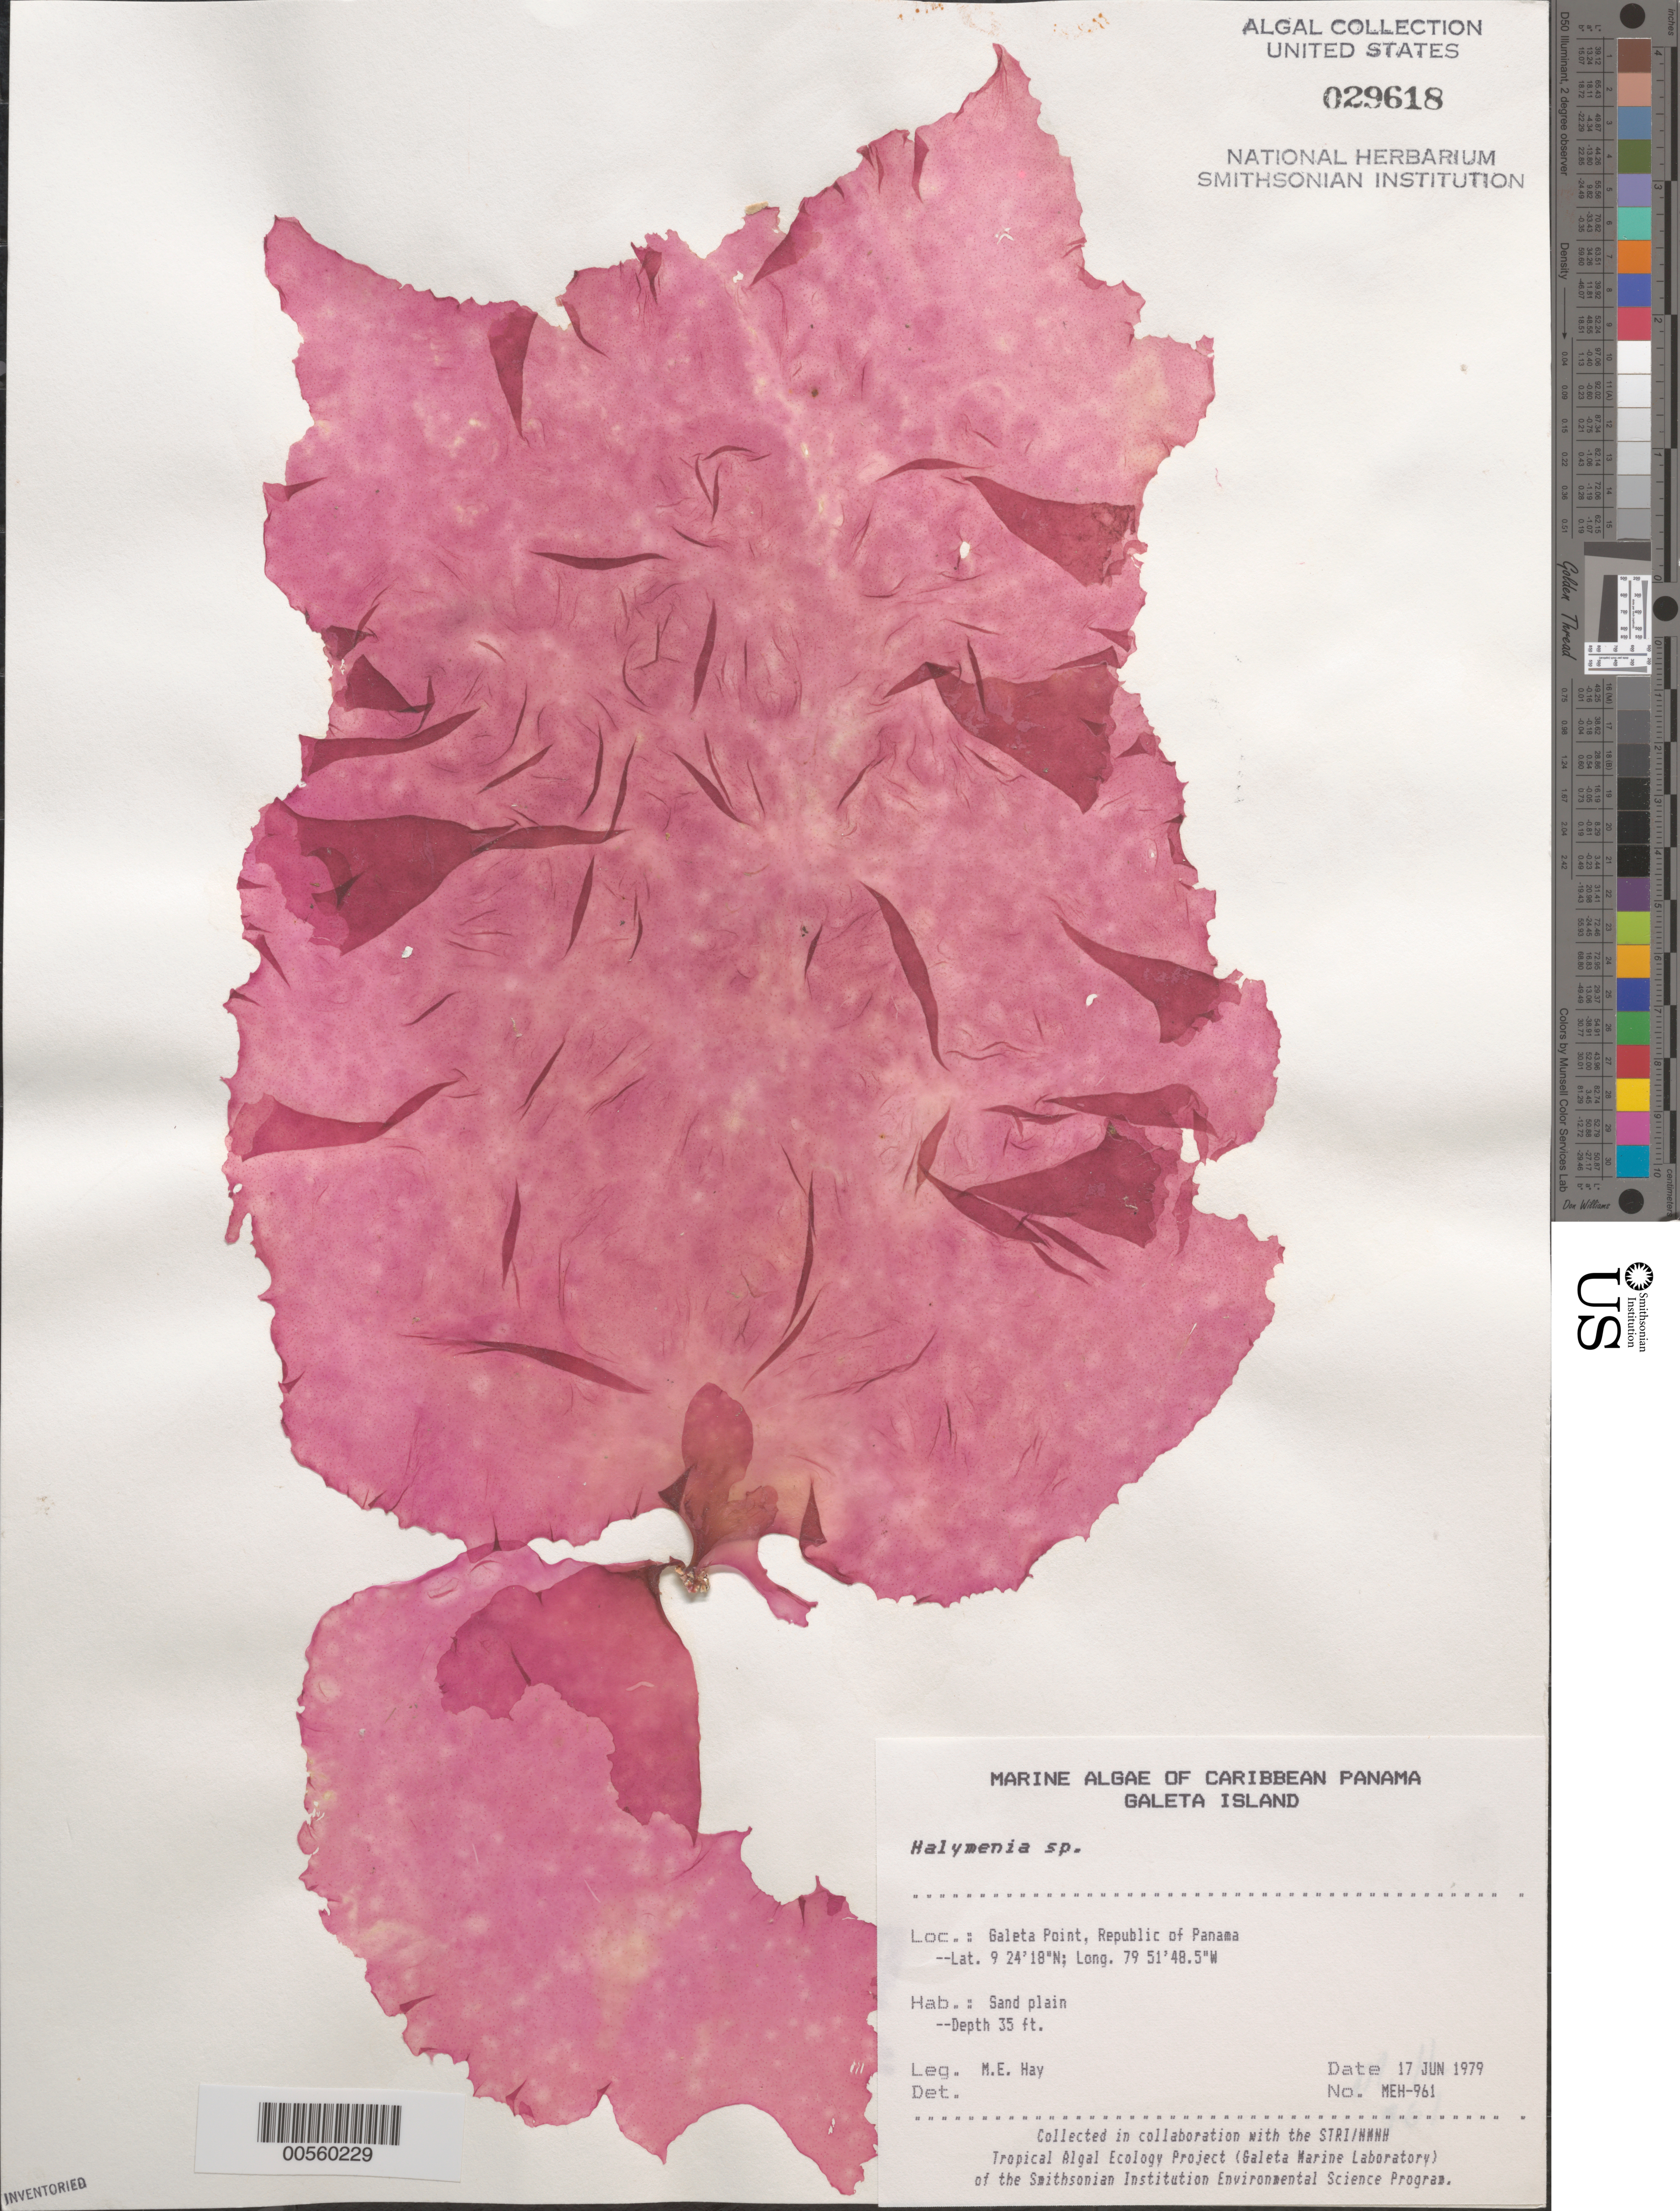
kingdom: Plantae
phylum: Rhodophyta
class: Florideophyceae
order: Halymeniales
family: Halymeniaceae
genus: Halymenia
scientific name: Halymenia sp.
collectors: M. E. Hay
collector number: MEH-961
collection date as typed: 17 Jun 1979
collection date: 1979-06-17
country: Panama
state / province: Colón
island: Galeta Island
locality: Galeta Point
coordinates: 9 24' 18" N, 79 51' 48.5" W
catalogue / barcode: US 29618